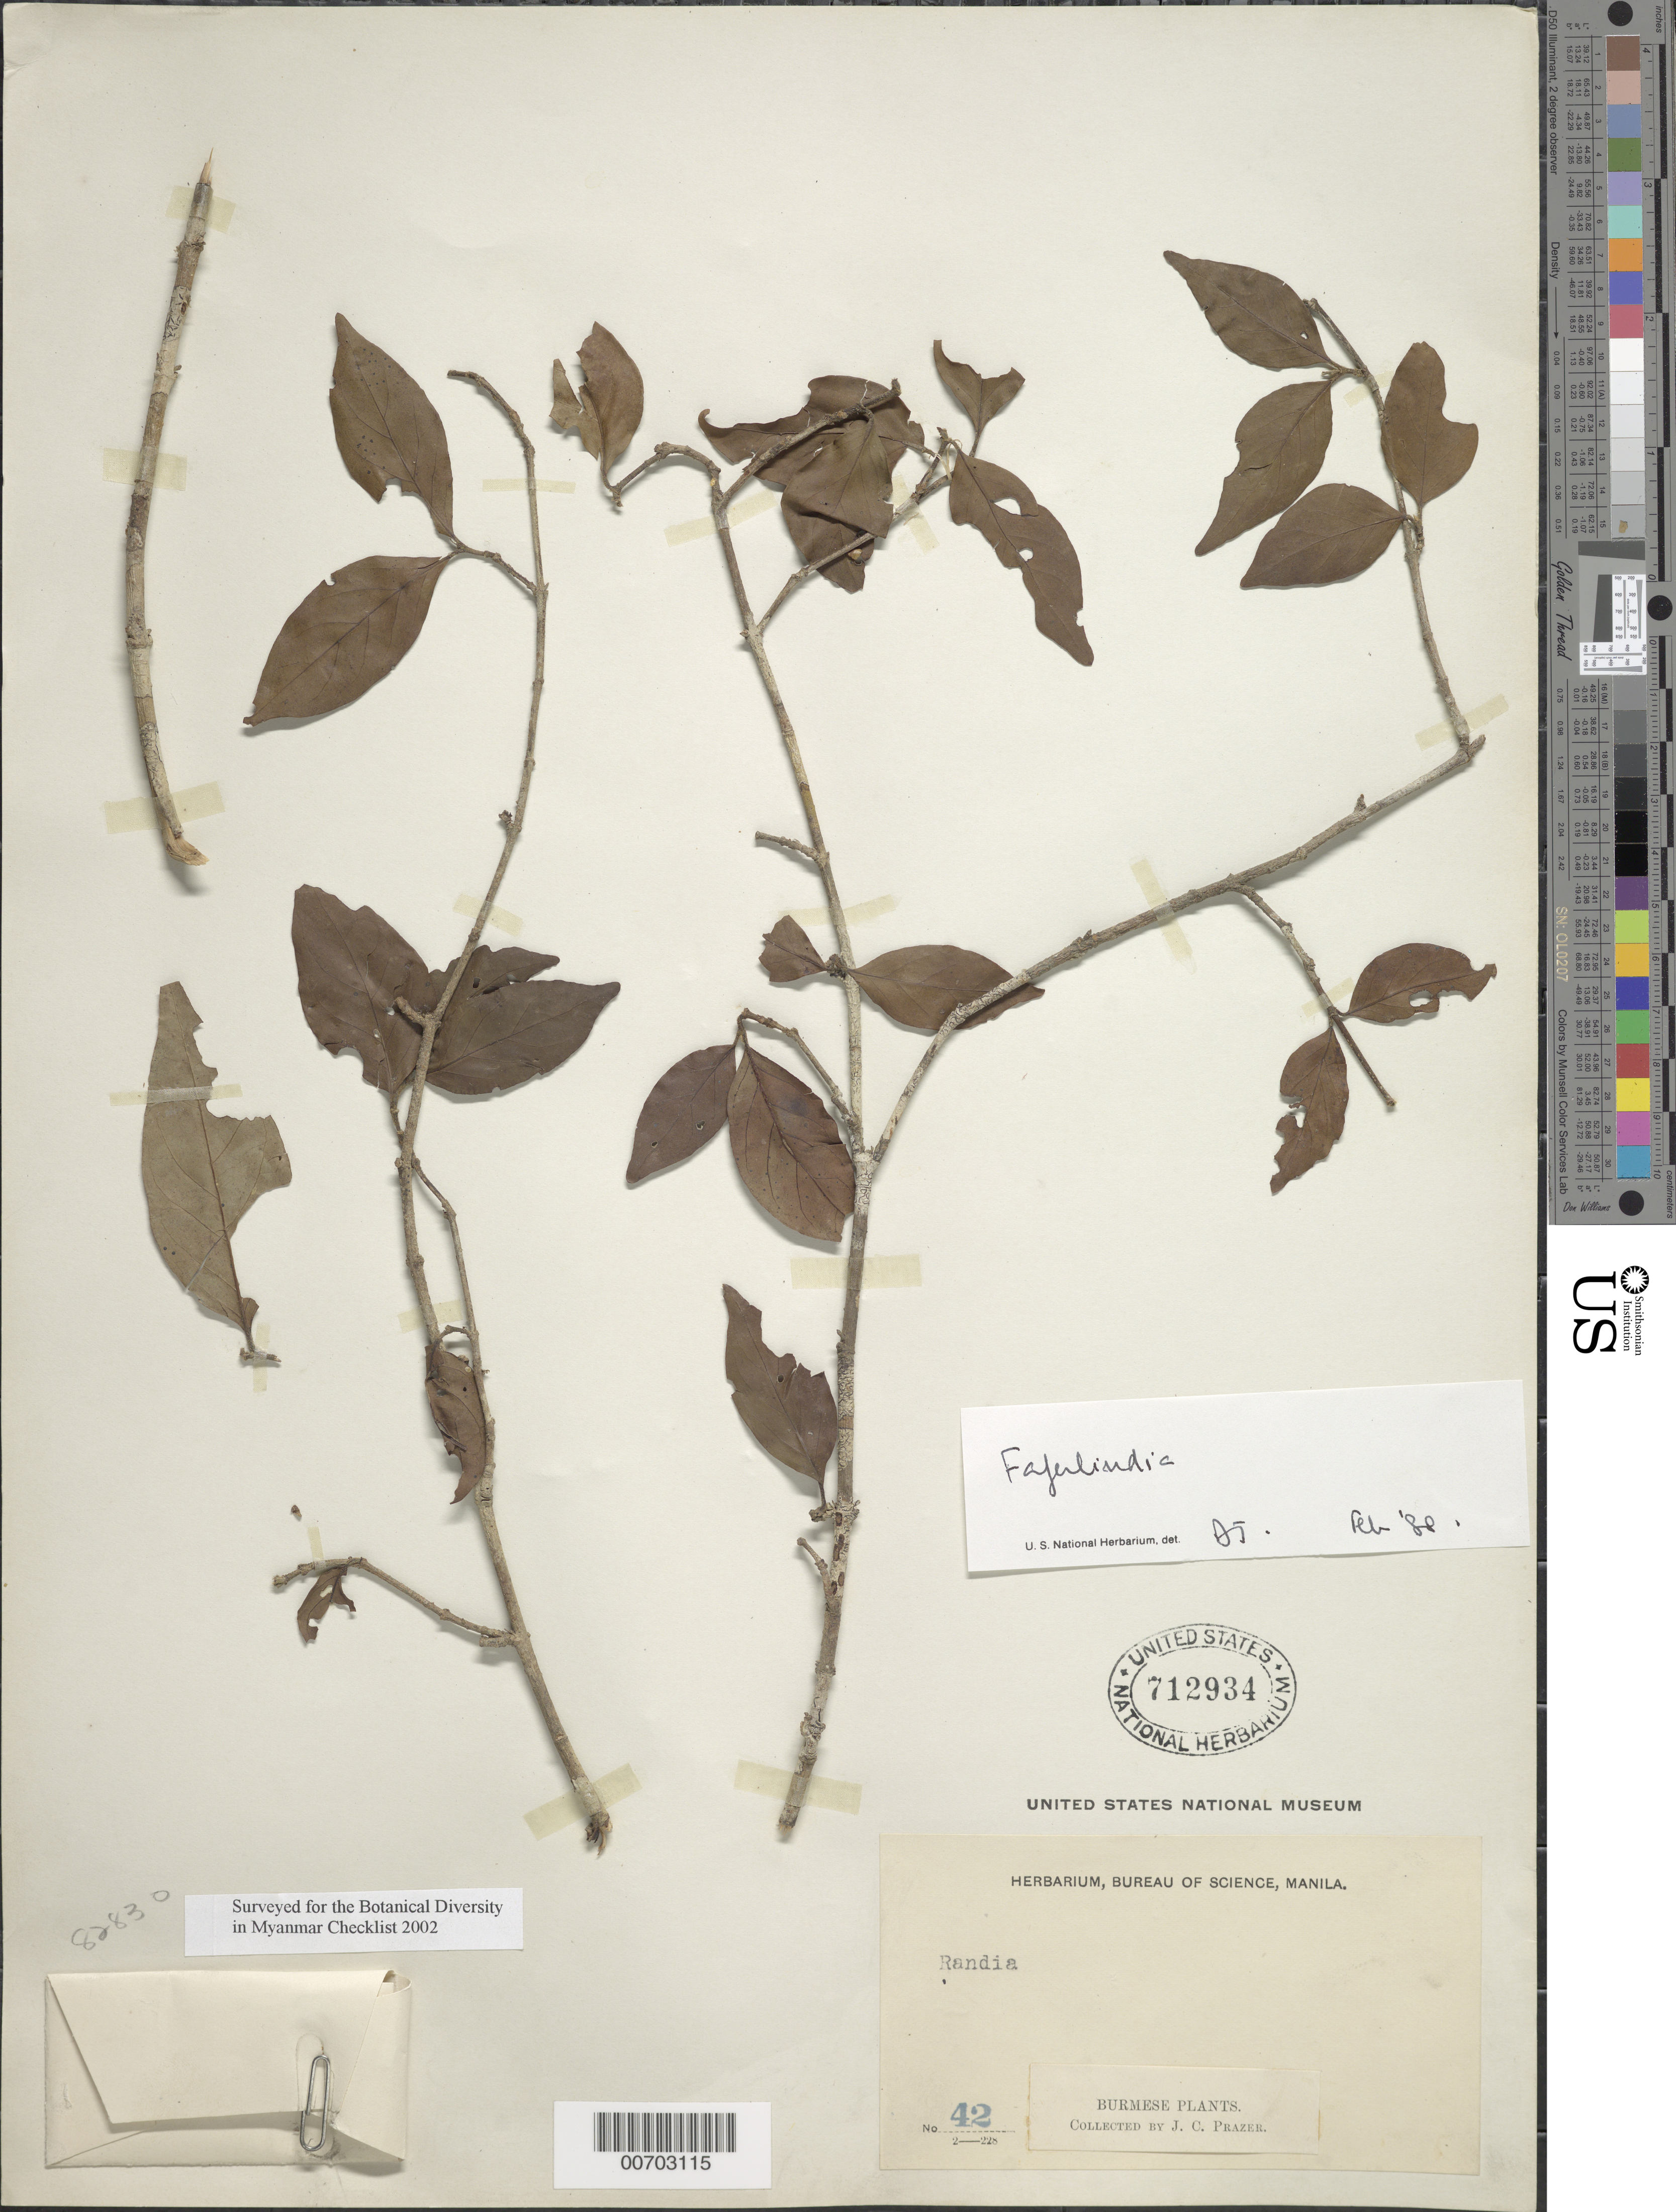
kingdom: Plantae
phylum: Tracheophyta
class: Magnoliopsida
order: Gentianales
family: Rubiaceae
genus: Fagerlindia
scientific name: Fagerlindia sp.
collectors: J. Prazer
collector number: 42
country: Myanmar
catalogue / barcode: US 712934